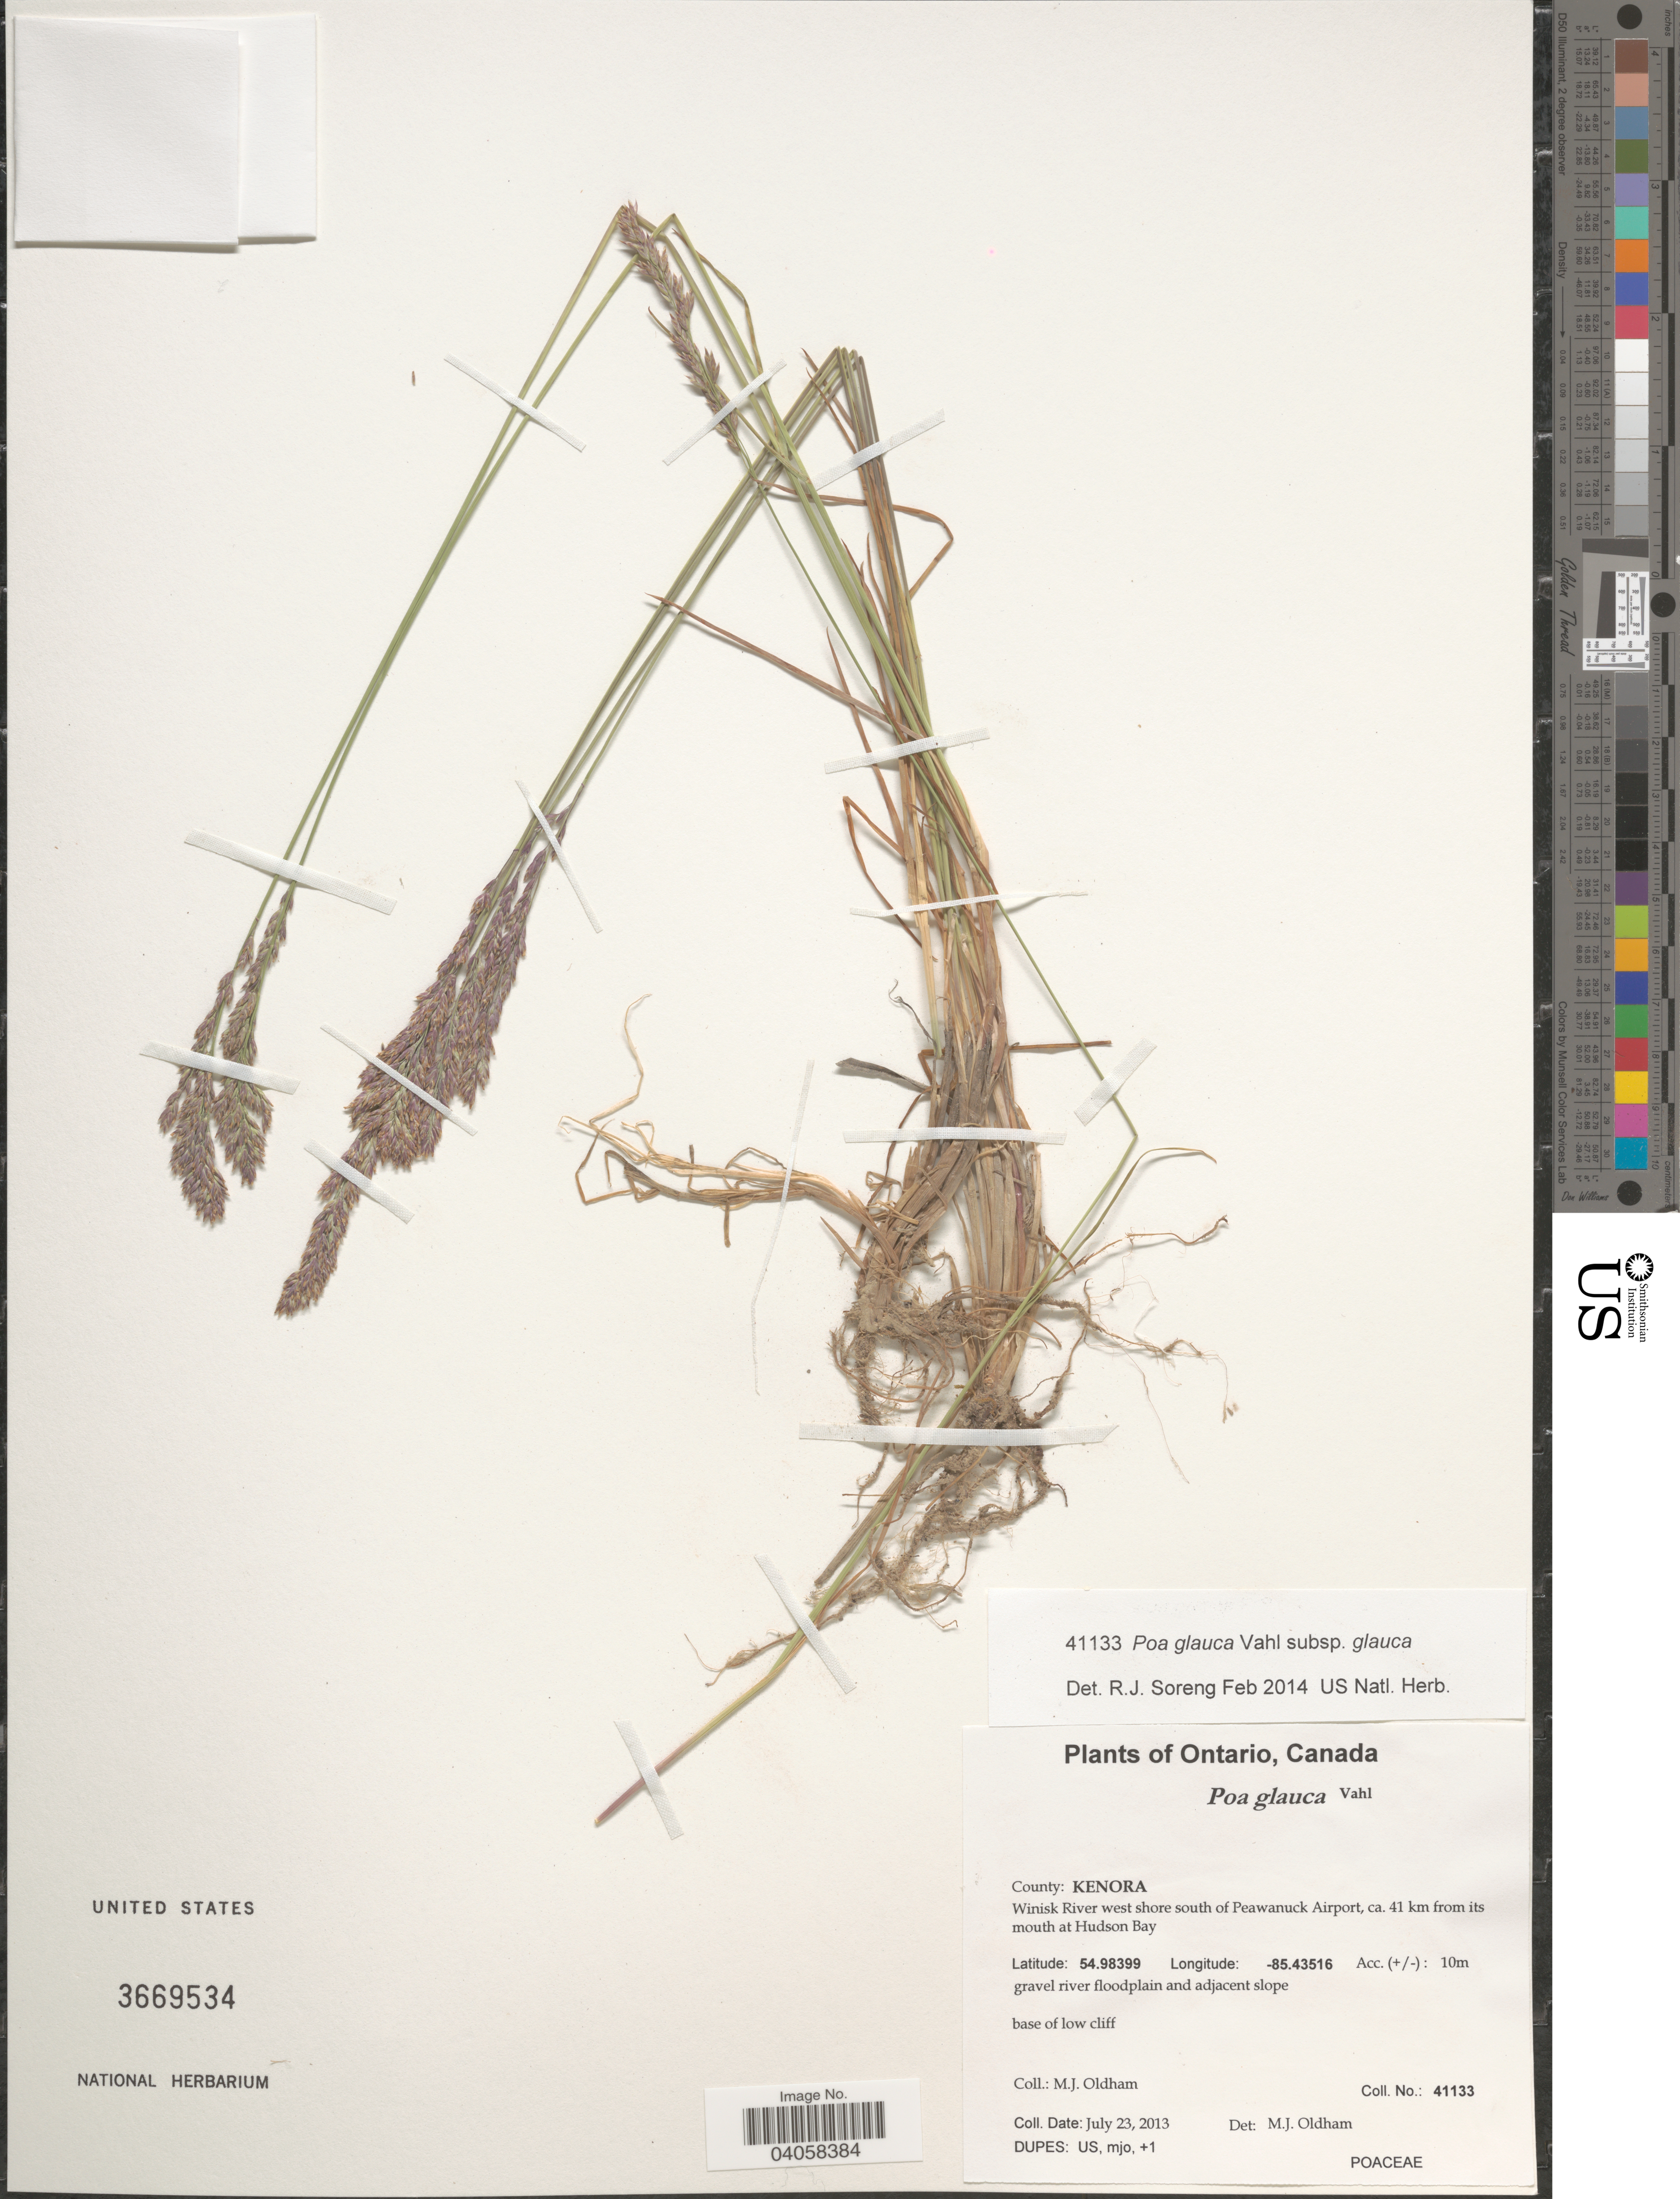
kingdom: Plantae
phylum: Tracheophyta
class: Liliopsida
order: Poales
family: Poaceae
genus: Poa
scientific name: Poa glauca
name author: Vahl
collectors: M. Oldham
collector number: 41133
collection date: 2013-07-23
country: Canada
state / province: Ontario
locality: County: Kenora. Winisk River west shore south of Peawanuck Airport, ca. 41 km from its mouth at Hudson Bay.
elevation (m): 10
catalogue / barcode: US 3669534